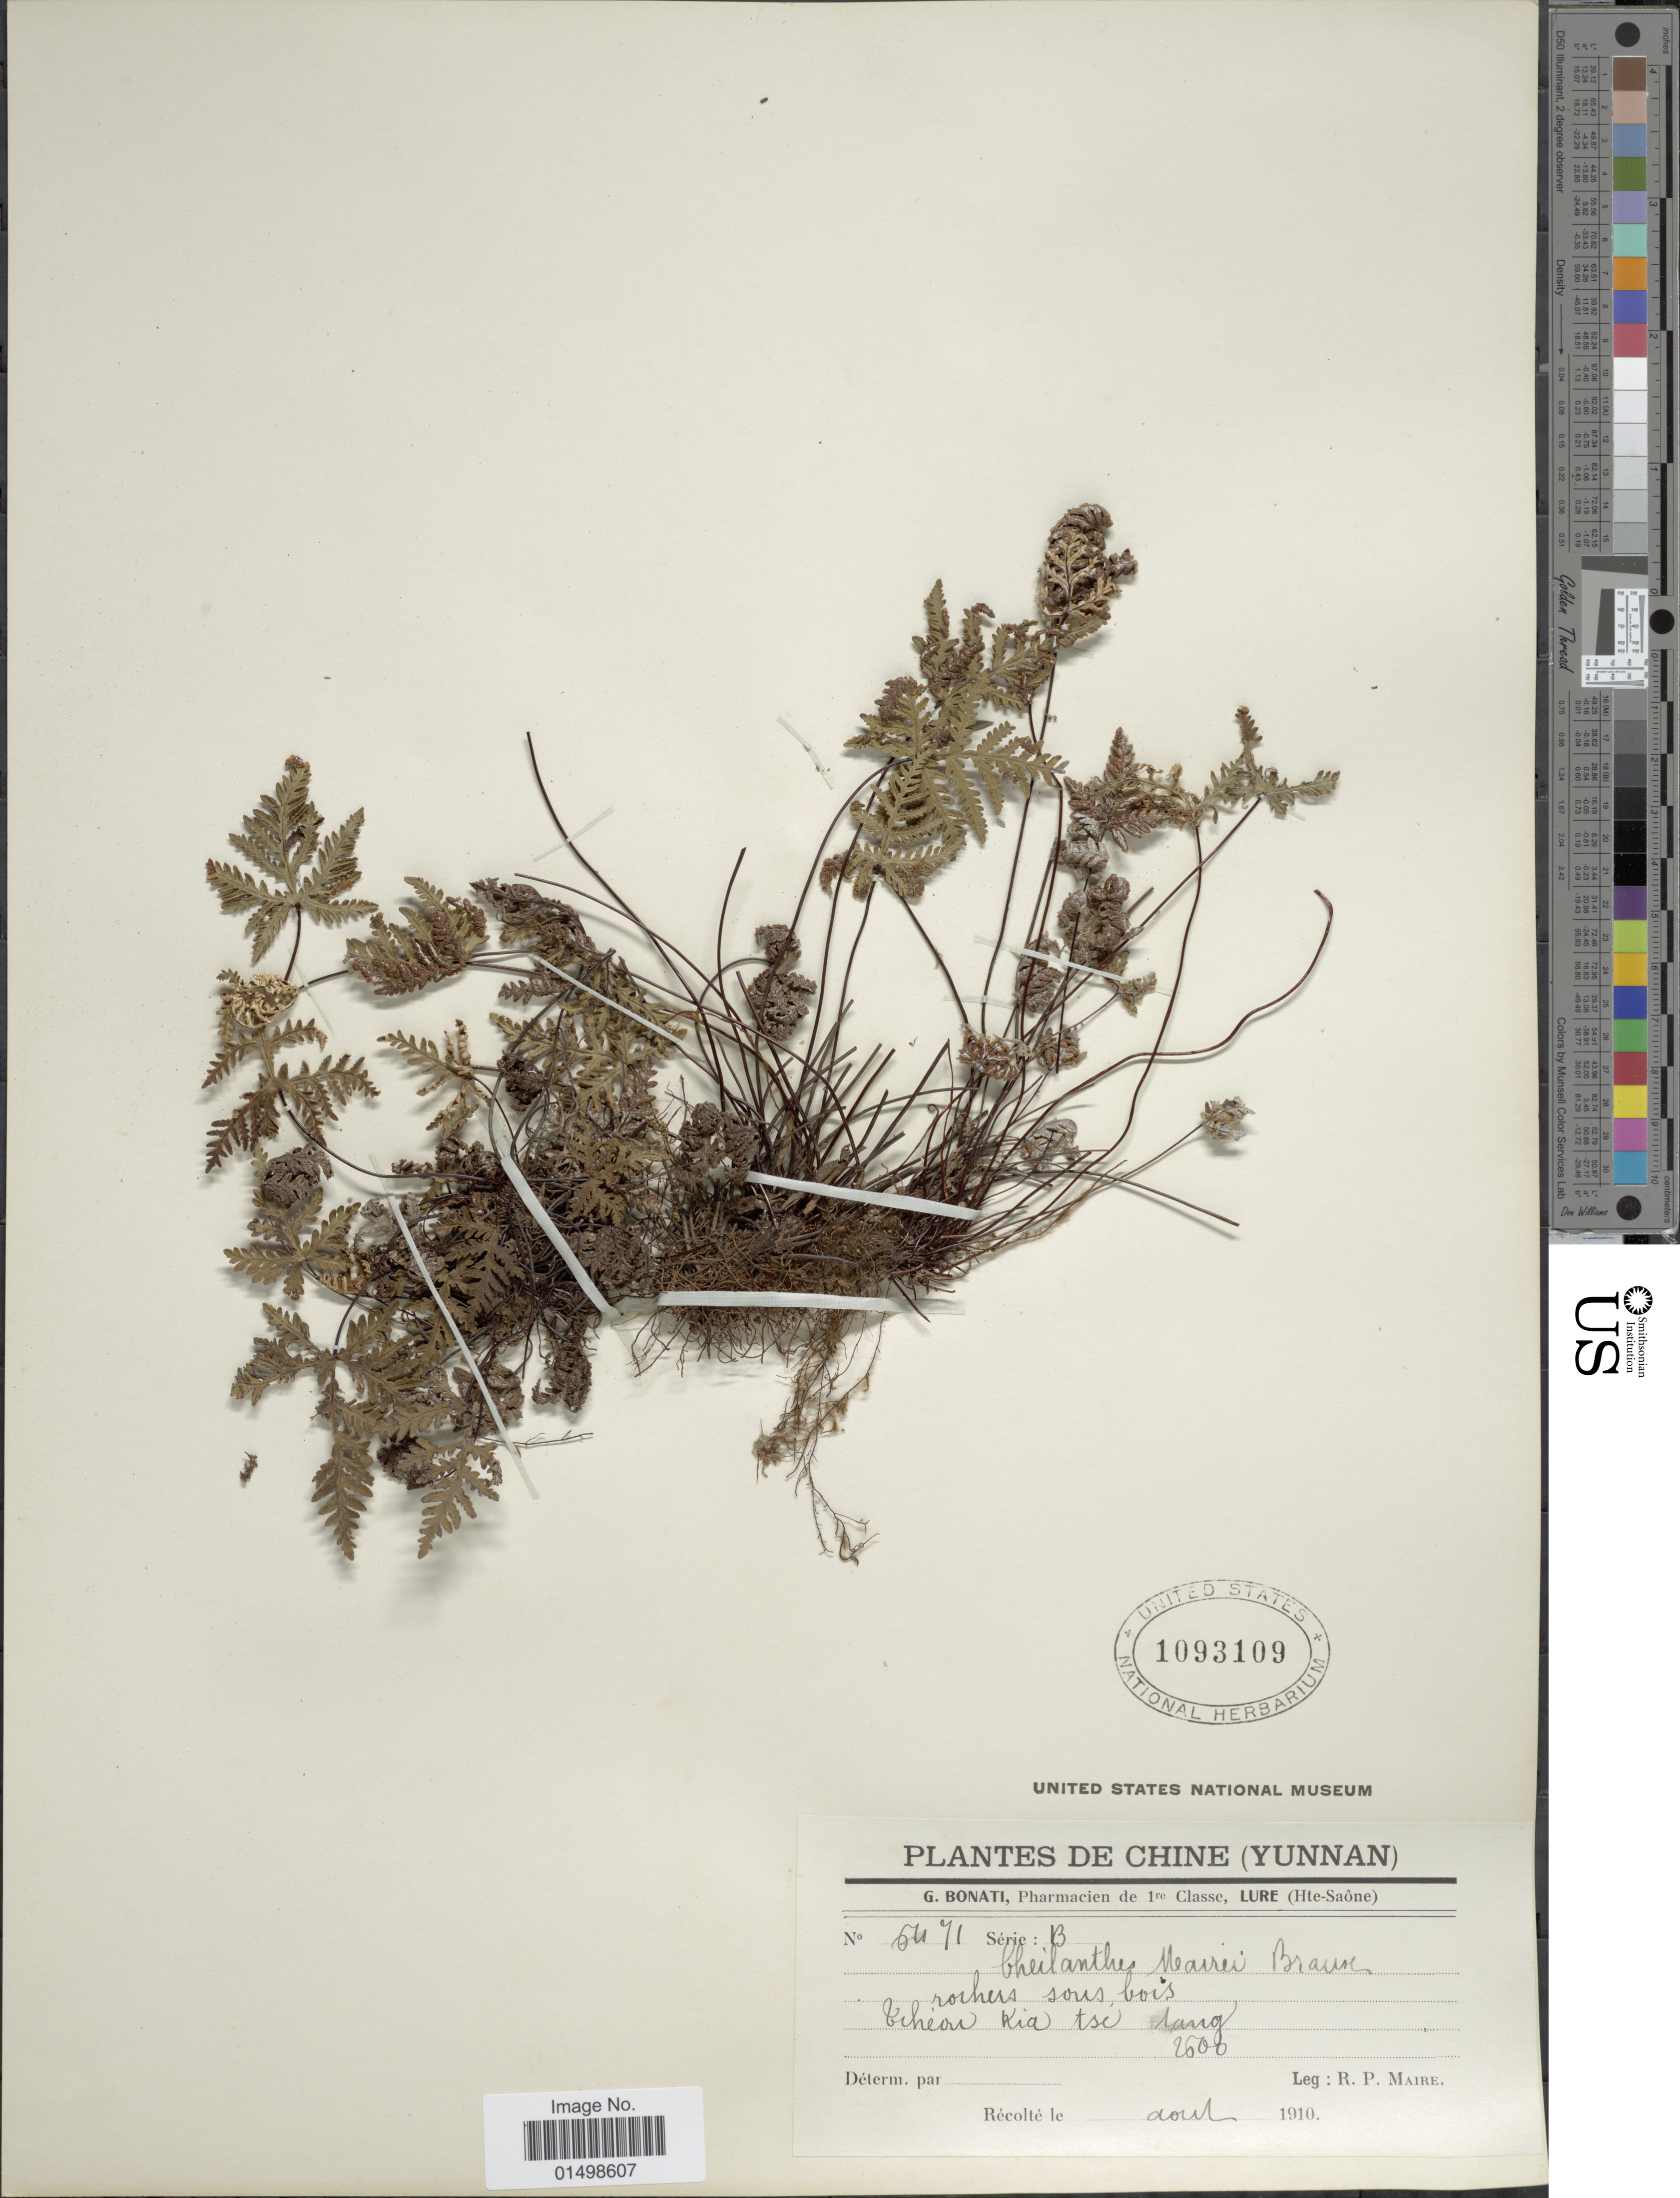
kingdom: Plantae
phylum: Tracheophyta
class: Polypodiopsida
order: Polypodiales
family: Pteridaceae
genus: Aleuritopteris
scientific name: Aleuritopteris sp.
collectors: R.-P. Maire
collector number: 6471B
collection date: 1910-08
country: China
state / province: Yunnan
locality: Plantes de Chine (Yunnan). rochers sous bois, Gcheou Kia tse tang [interpreted]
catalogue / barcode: US 1093109